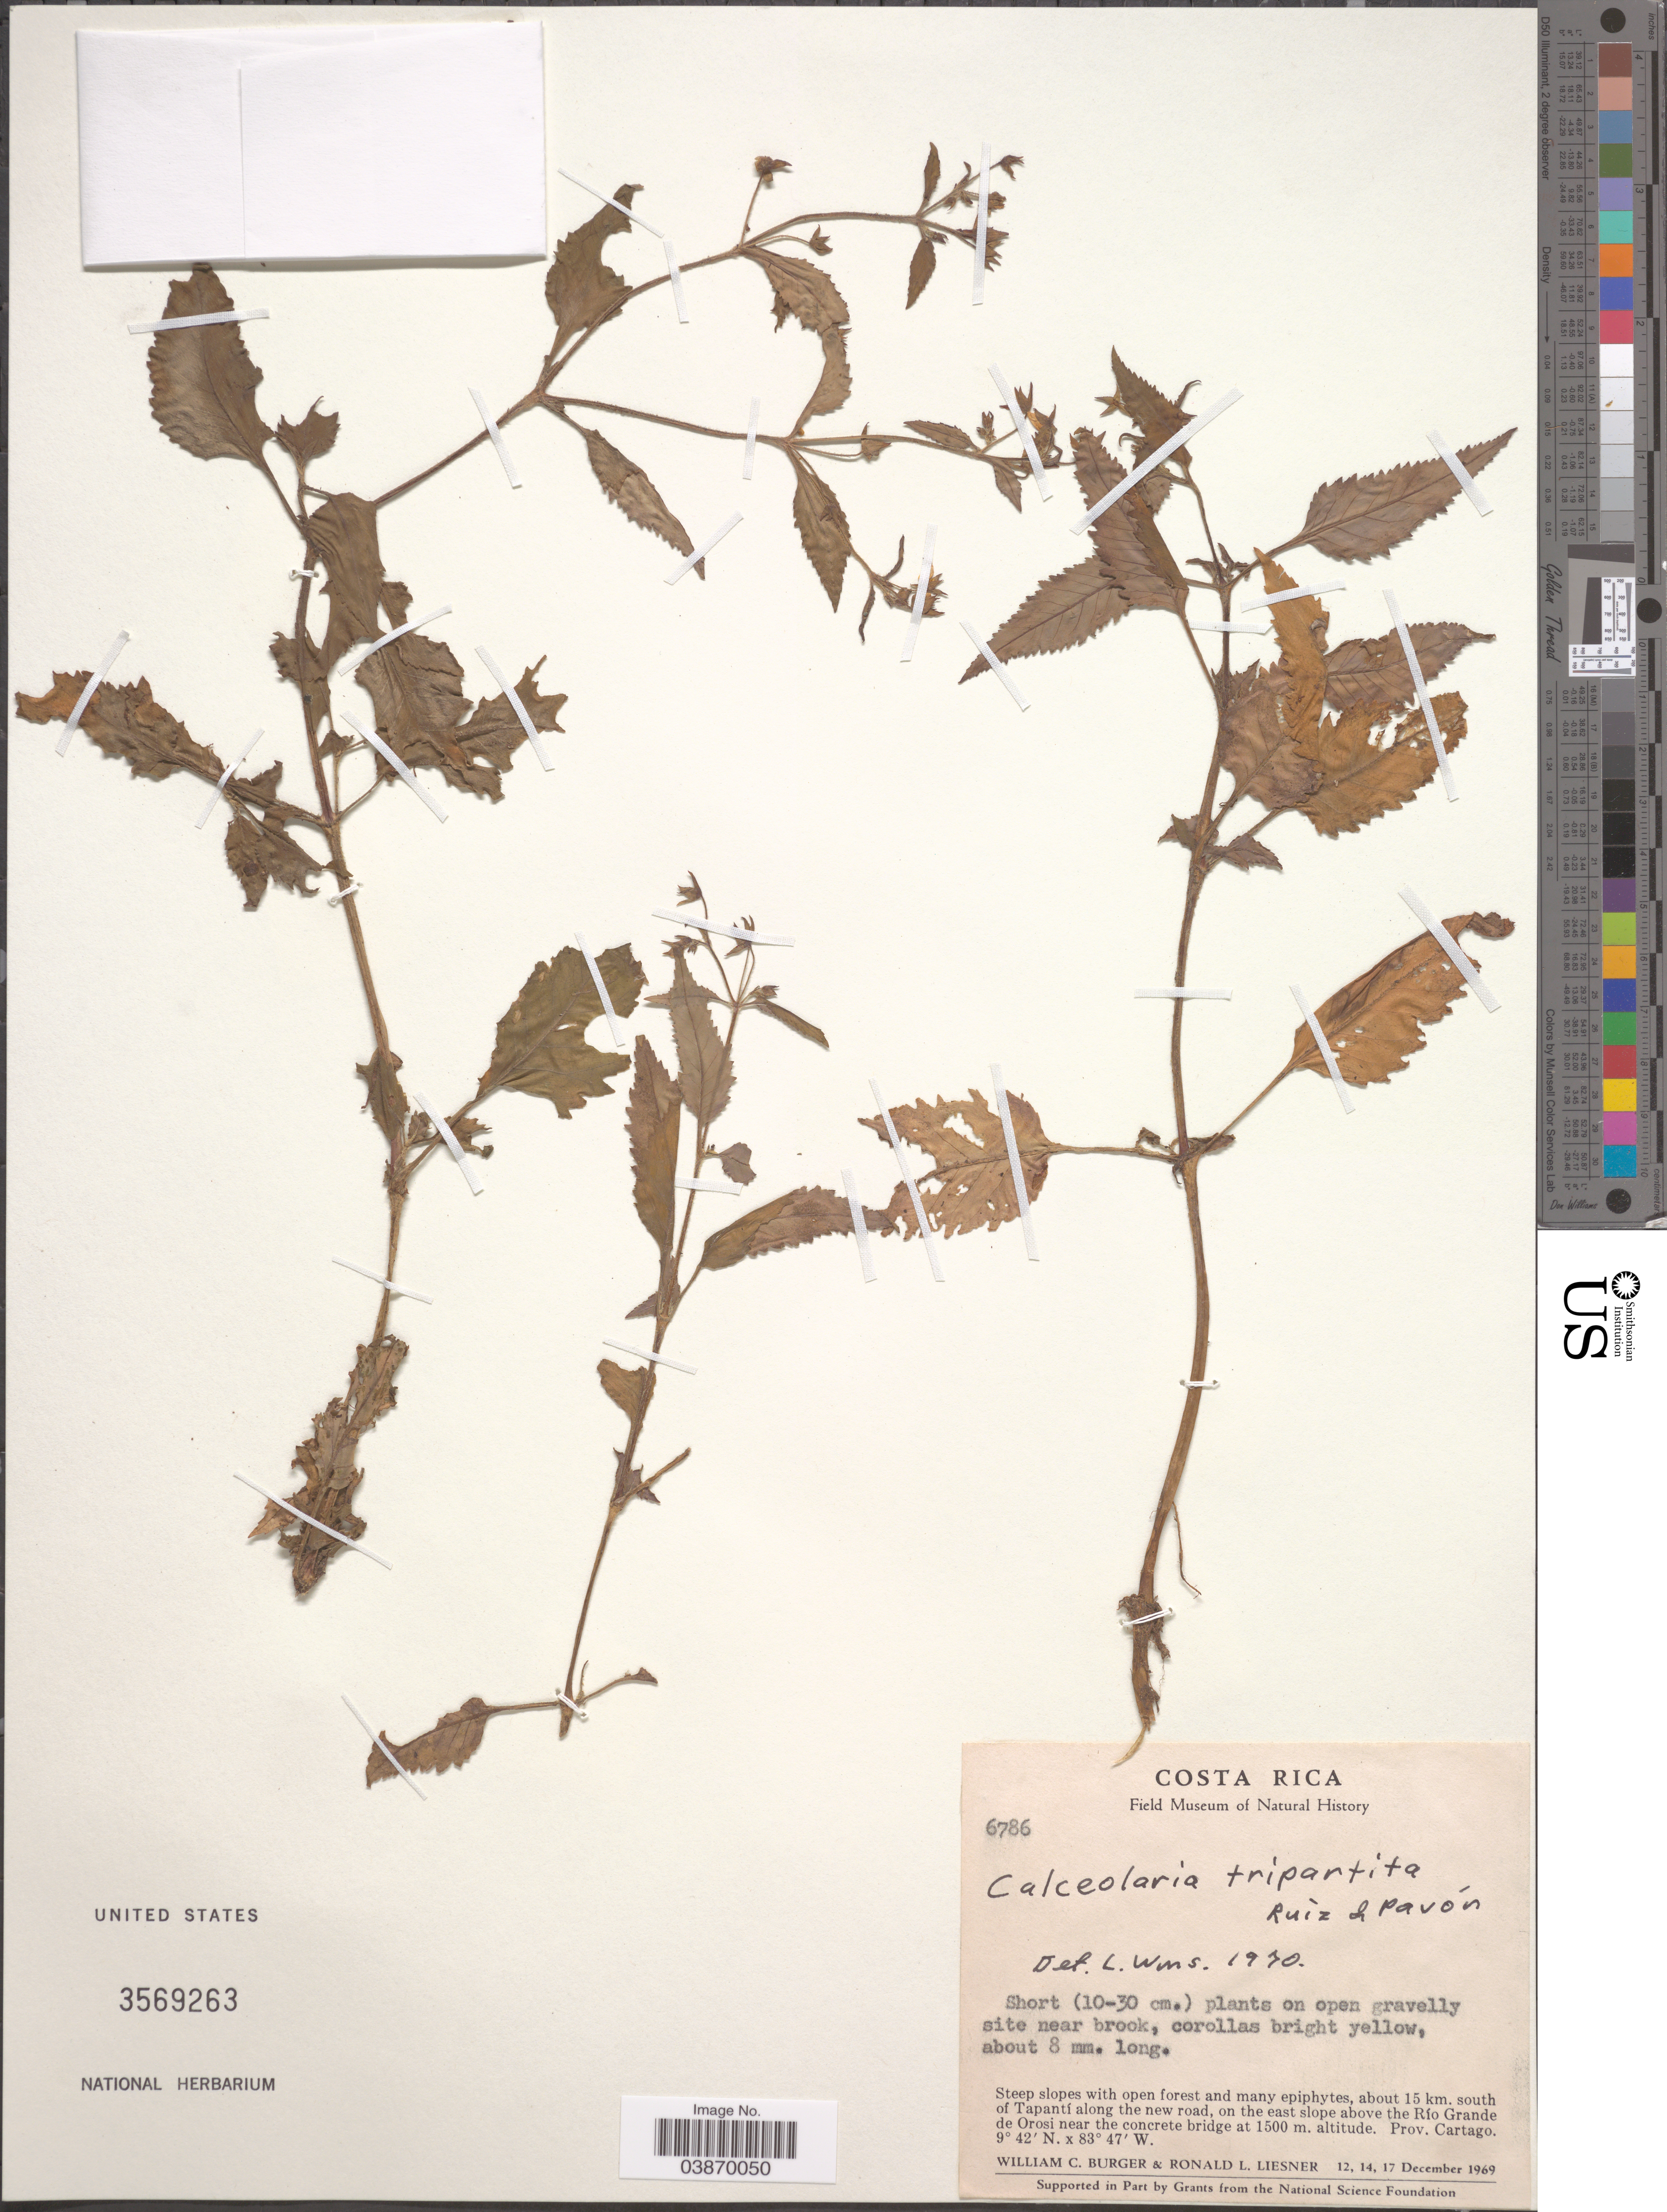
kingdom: Plantae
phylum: Tracheophyta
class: Magnoliopsida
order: Lamiales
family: Calceolariaceae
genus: Calceolaria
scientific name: Calceolaria tripartita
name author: Ruiz & Pav.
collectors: W. Burger & R. L. Liesner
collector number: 6786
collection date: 1969-12-12/1969-12-17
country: Costa Rica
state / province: Cartago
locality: About 15 km. south of Tapantí along the new road, on the east slopes above the Río Grande de Orosi near the concrete bridge.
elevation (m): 1500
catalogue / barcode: US 3569263